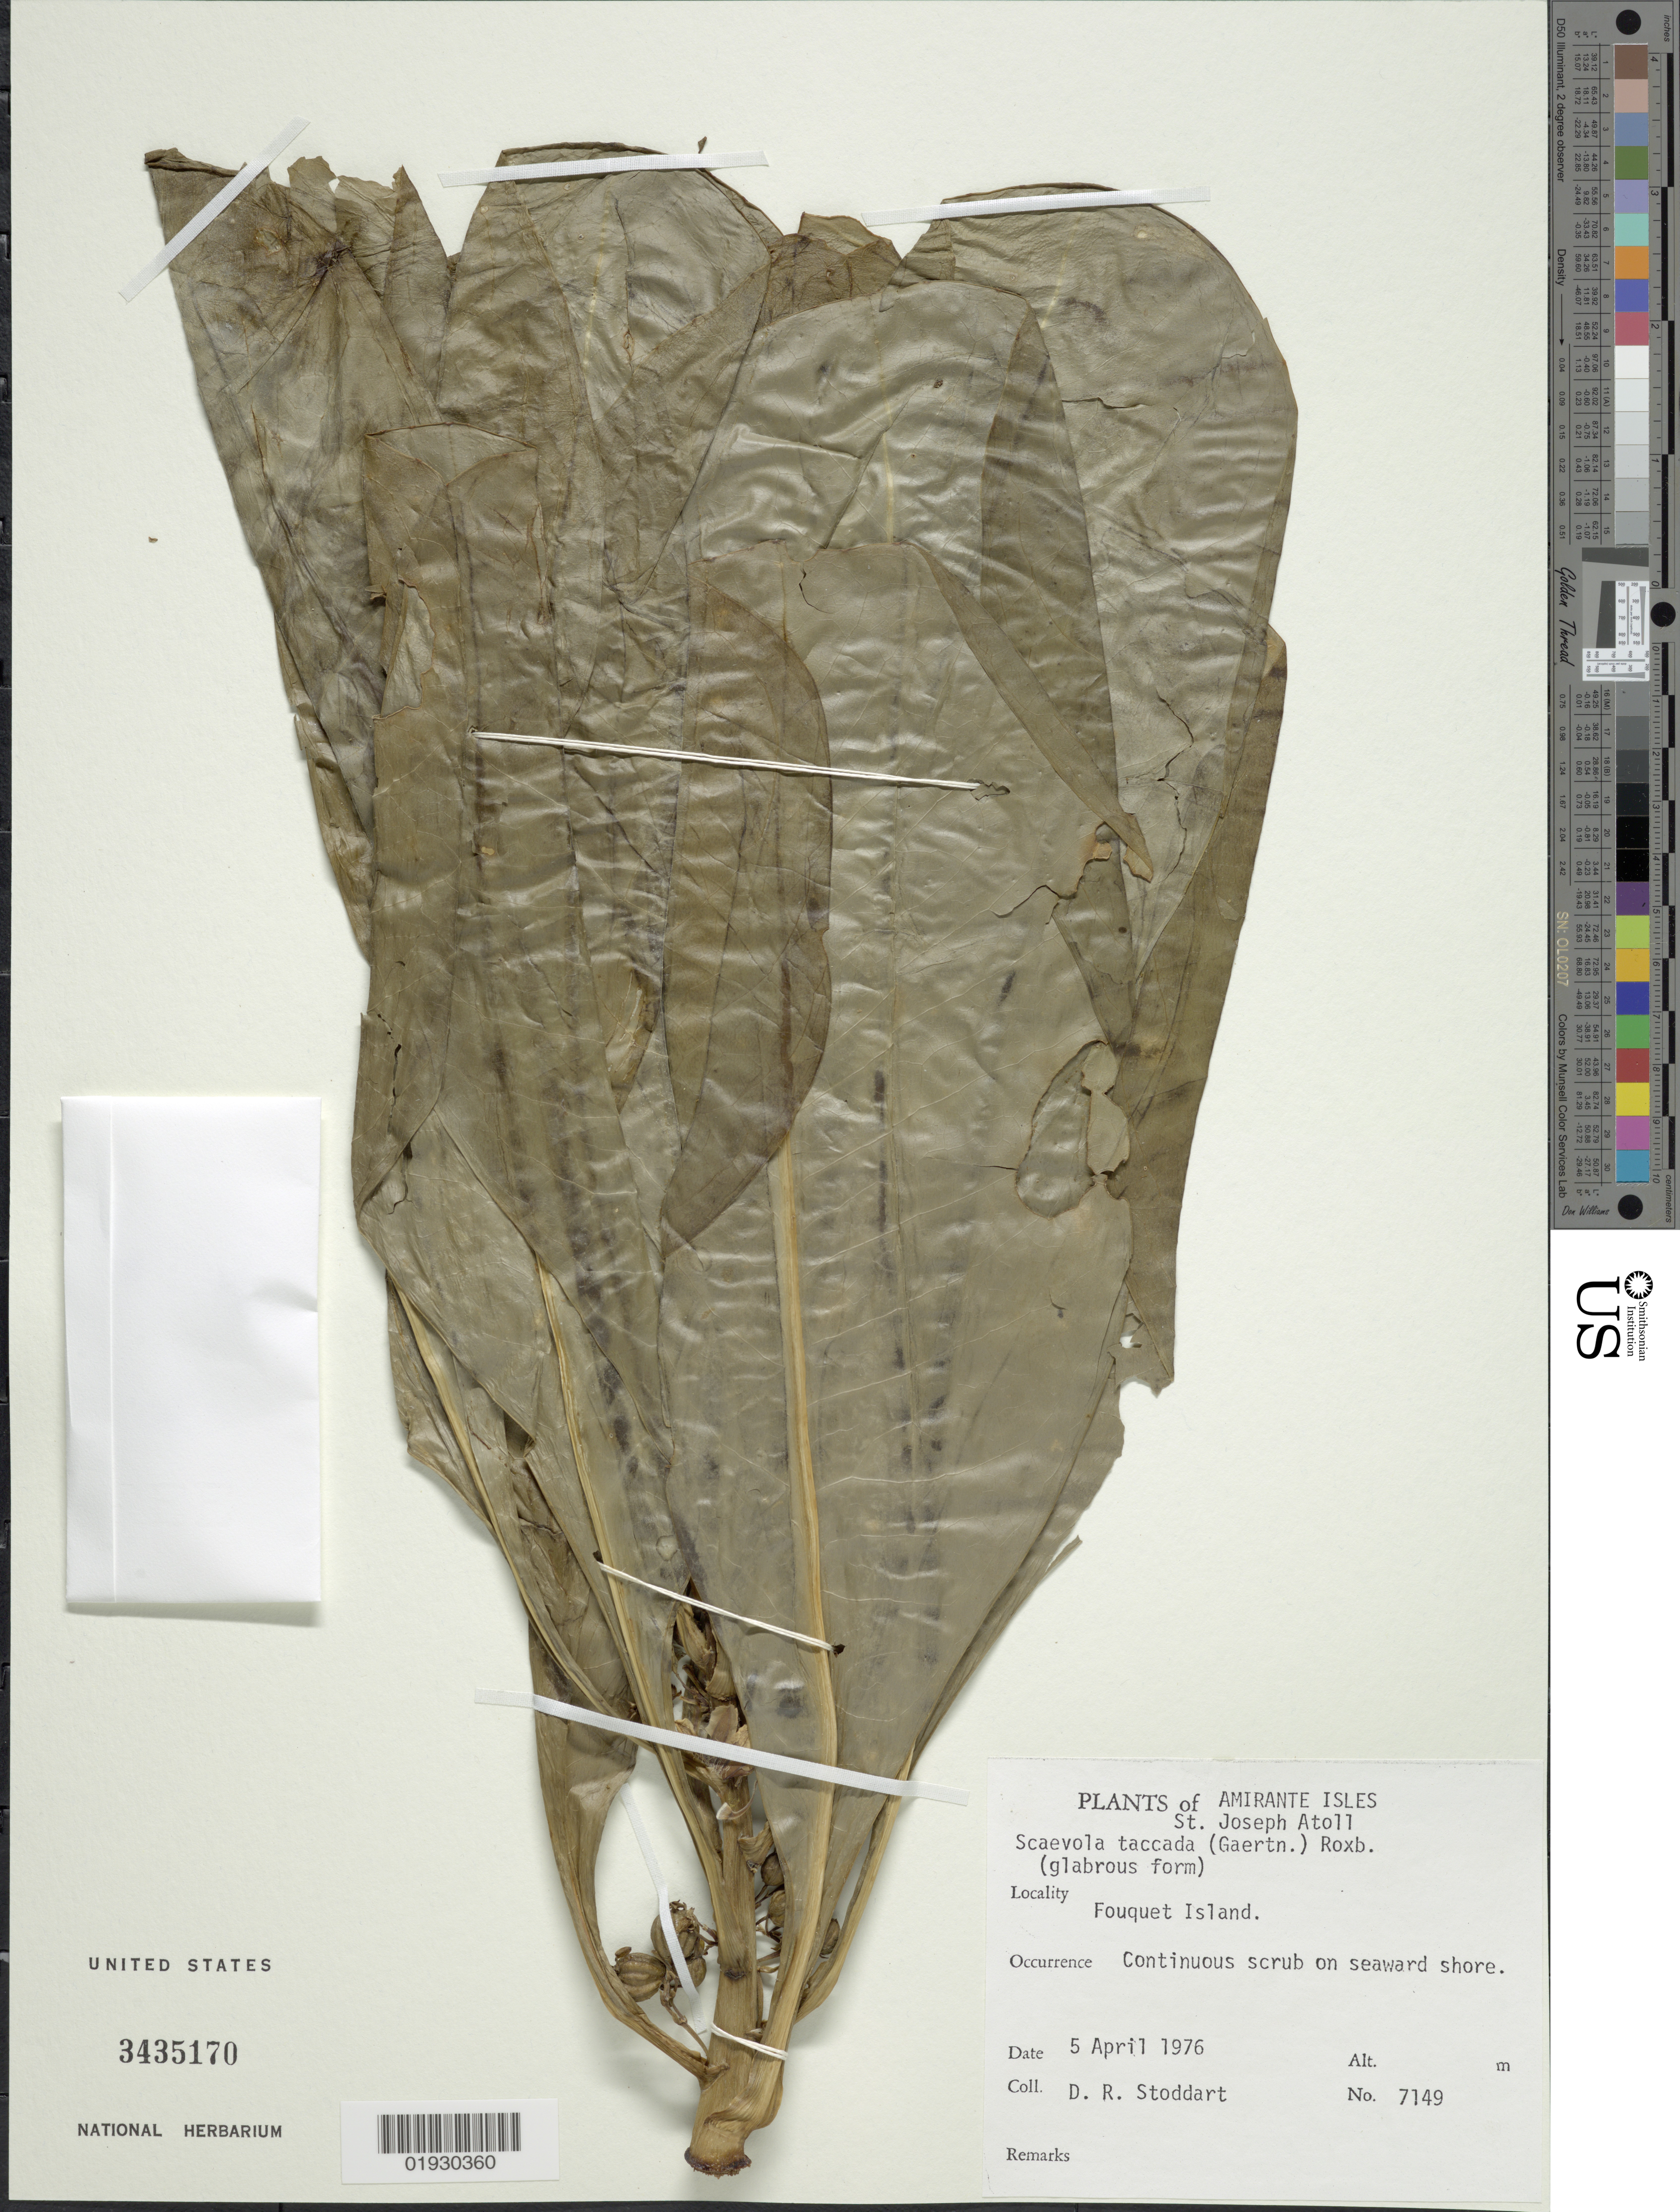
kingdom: Plantae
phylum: Tracheophyta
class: Magnoliopsida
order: Asterales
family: Goodeniaceae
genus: Scaevola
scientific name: Scaevola taccada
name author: (Gaertn.) Roxb.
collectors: D. R. Stoddart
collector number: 7149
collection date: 1976-04-05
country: Seychelles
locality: Amirante Isles. St. Joseph Atoll. Fouquet Island.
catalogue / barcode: US 3435170